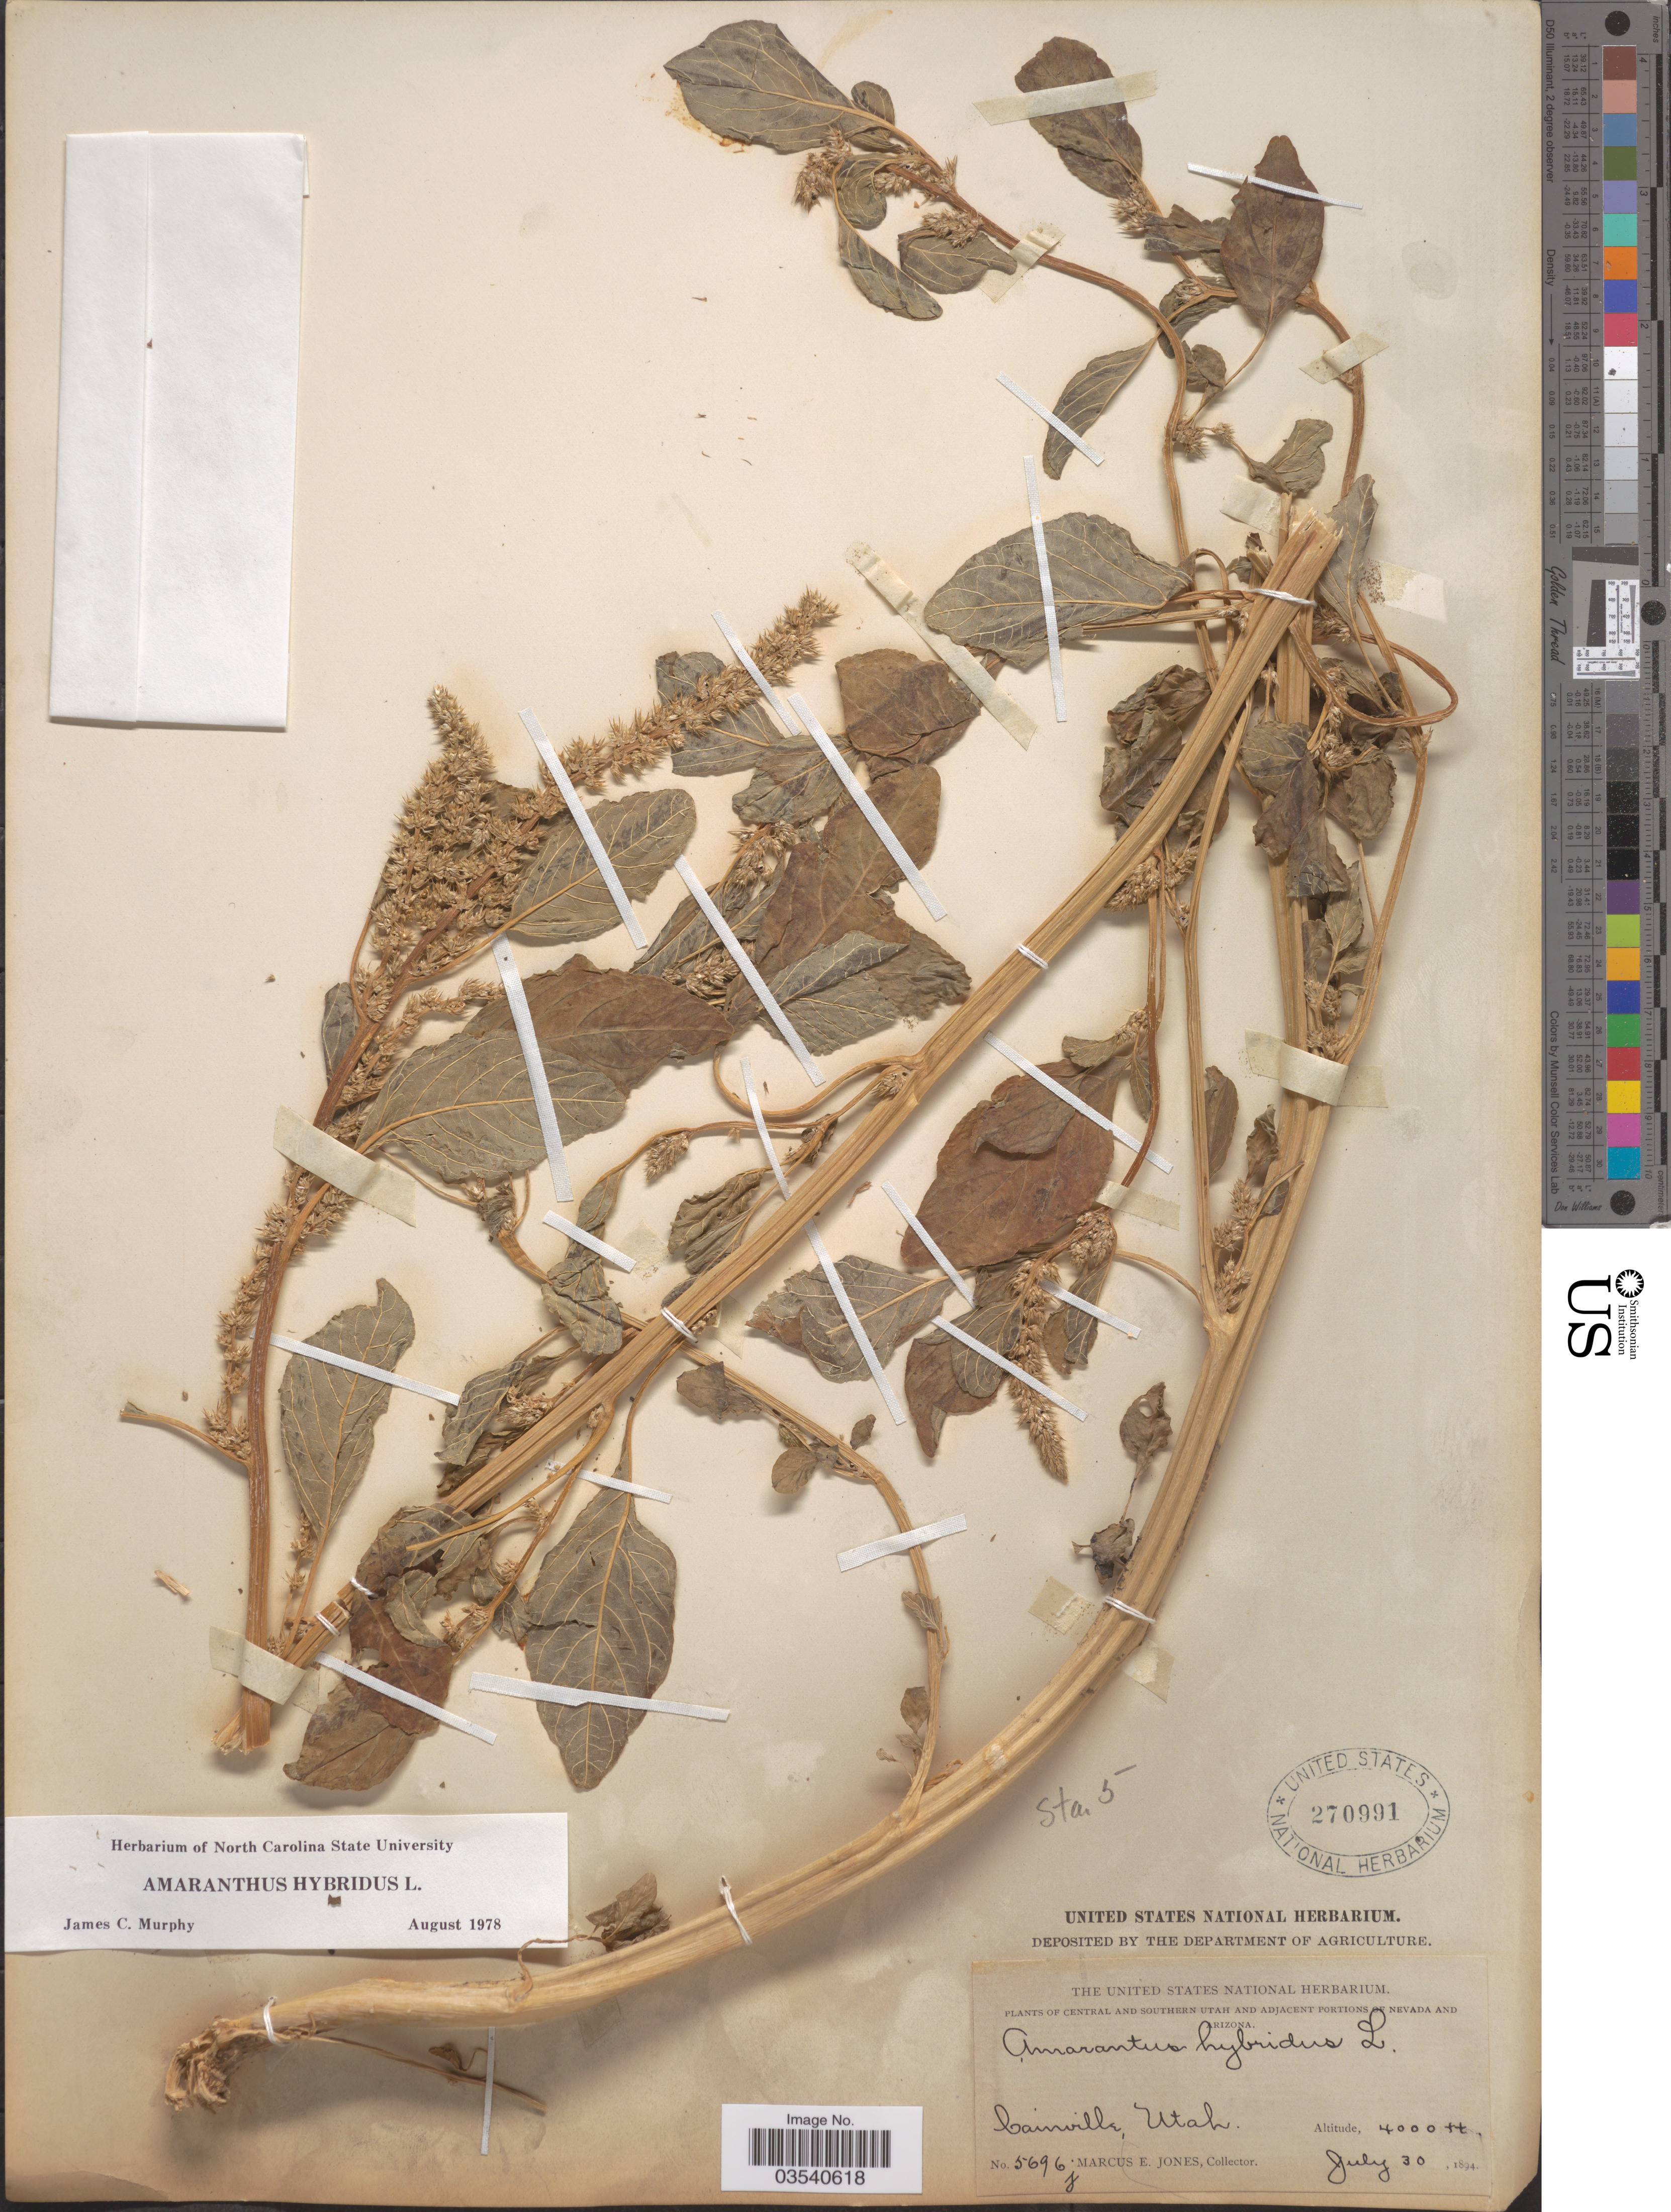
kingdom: Plantae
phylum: Tracheophyta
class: Magnoliopsida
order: Caryophyllales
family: Amaranthaceae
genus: Amaranthus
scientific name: Amaranthus hybridus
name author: L.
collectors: M. E. Jones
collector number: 5696j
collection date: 1894-07-30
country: United States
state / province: Utah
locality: Central and Southern Utah. Cainville.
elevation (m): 1219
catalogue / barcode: US 270991